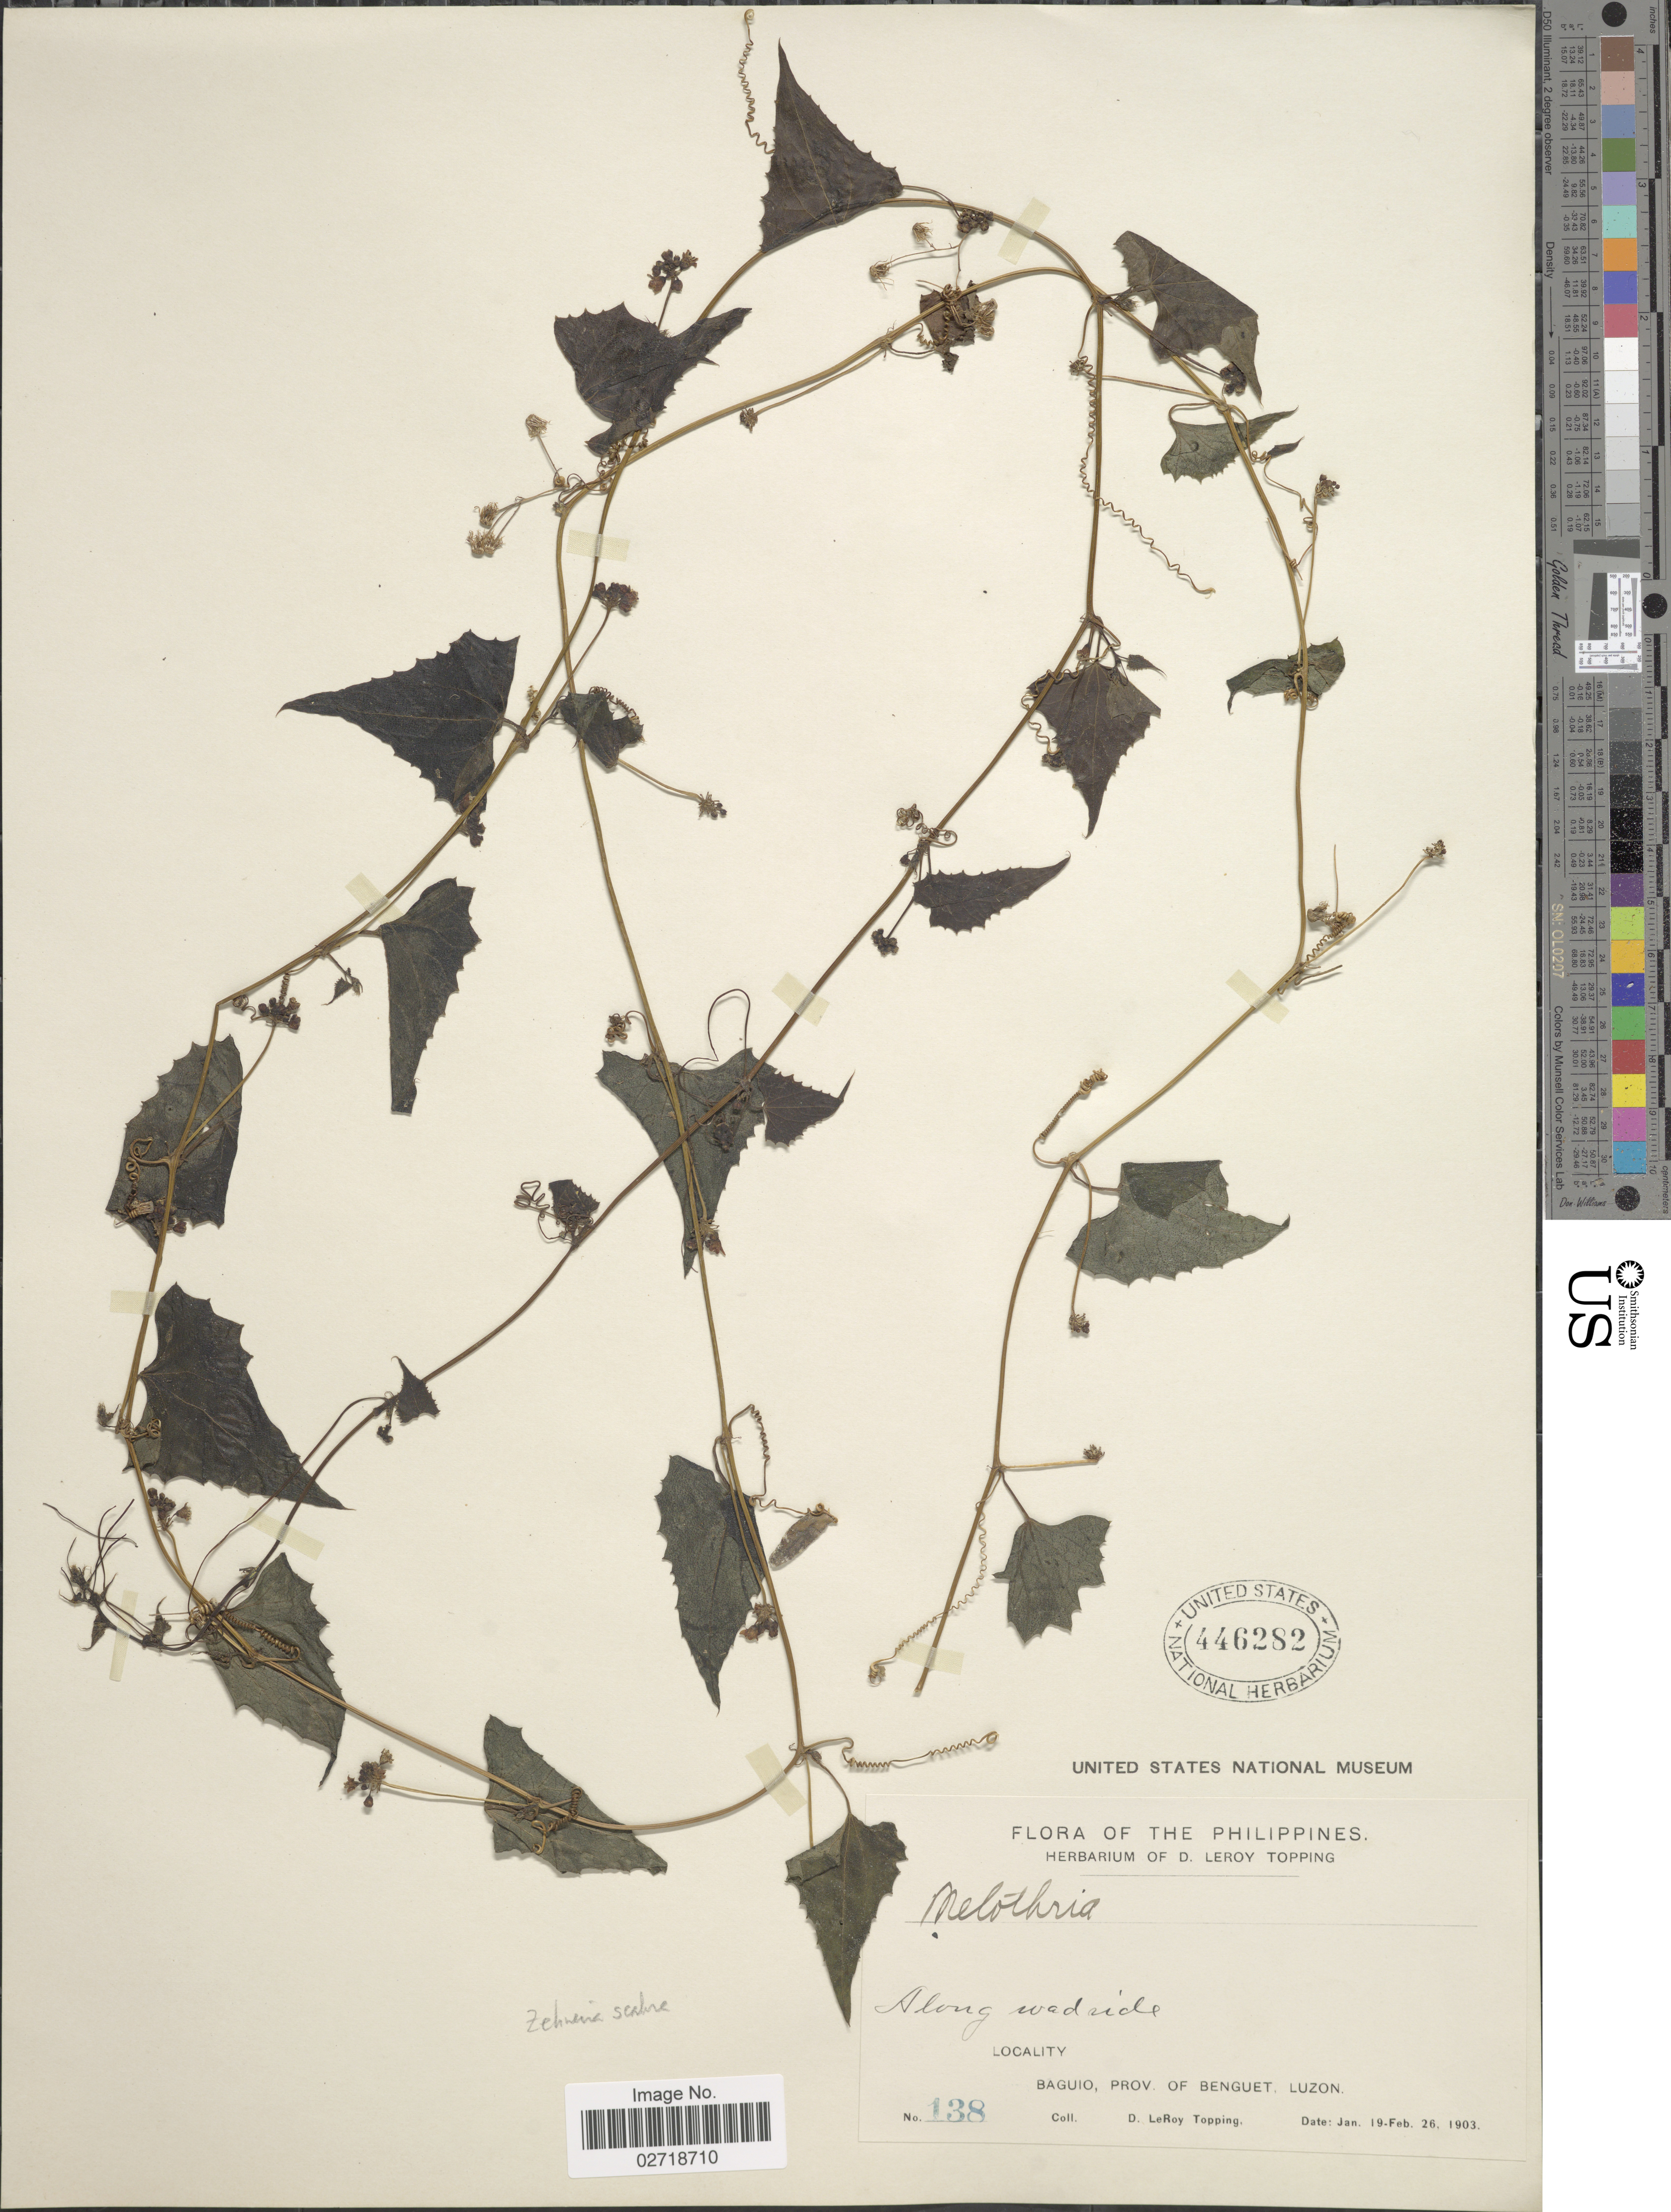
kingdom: Plantae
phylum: Tracheophyta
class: Magnoliopsida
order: Cucurbitales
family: Cucurbitaceae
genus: Zehneria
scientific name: Zehneria repanda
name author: (Blume) C.M.Simmons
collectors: D. L. Topping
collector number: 138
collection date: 1903-01-19/1903-02-26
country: Philippines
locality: Baguio, Prov. of Benguet, Luzon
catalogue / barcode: US 446282